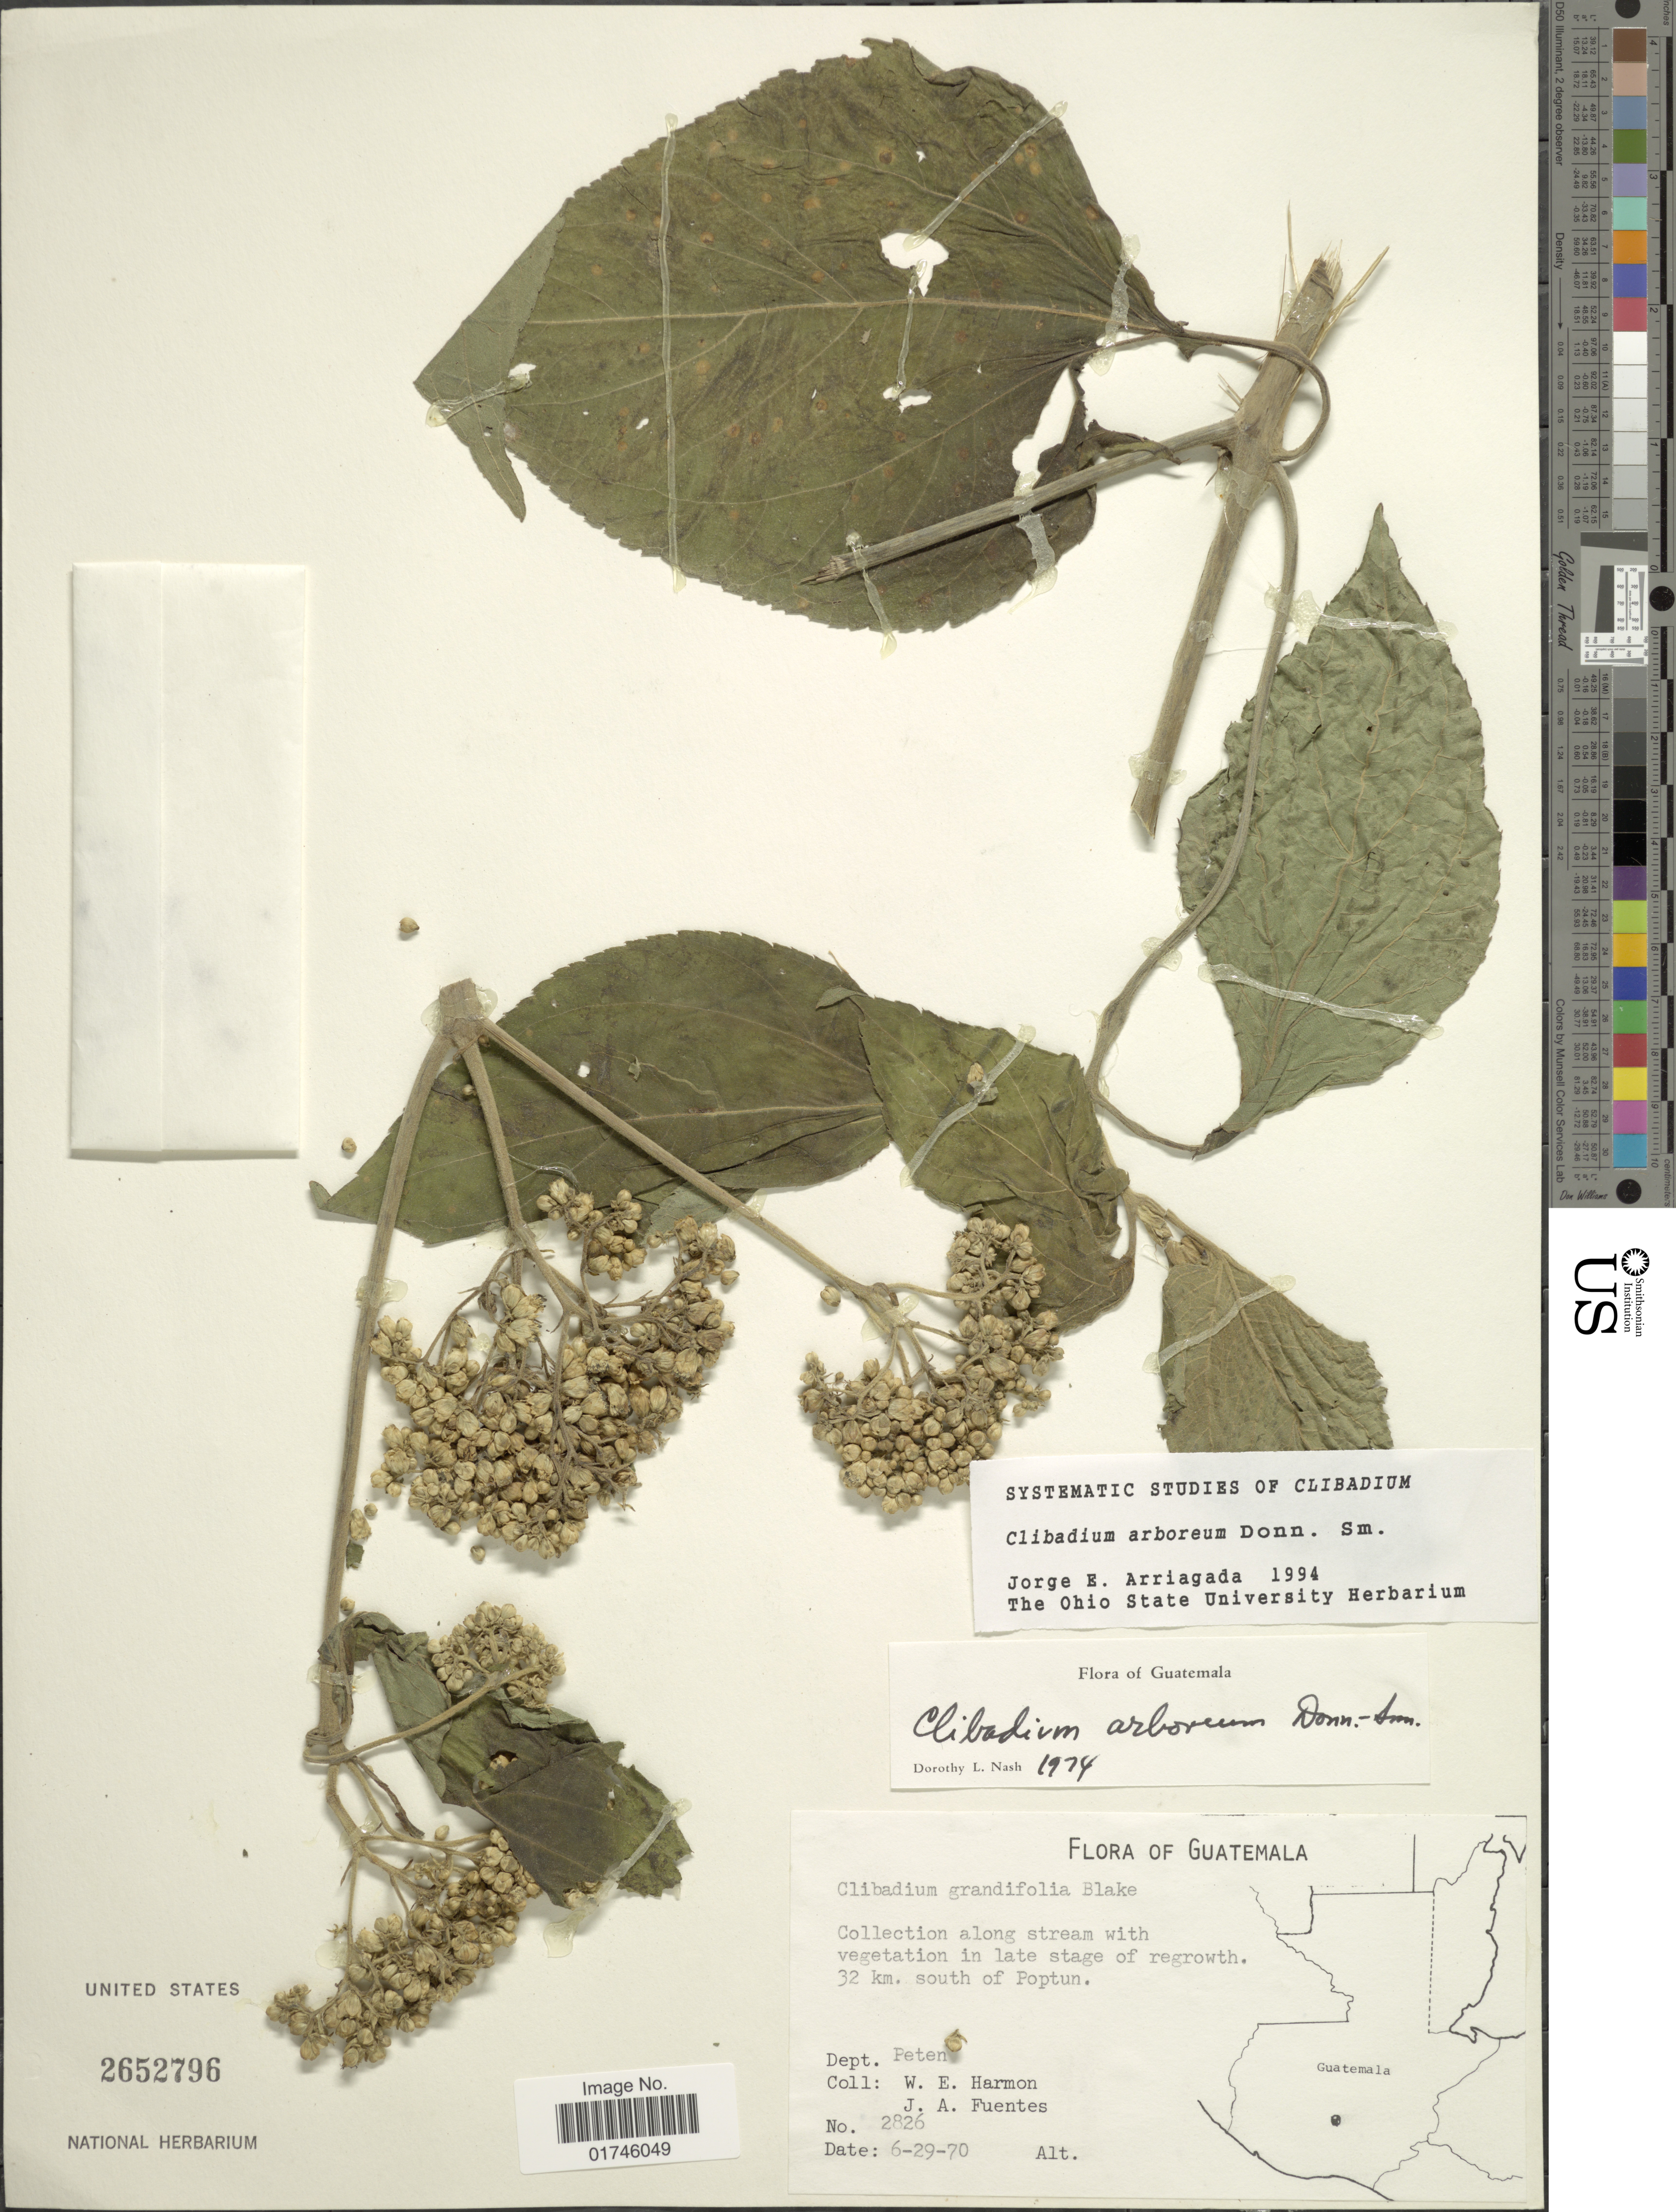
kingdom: Plantae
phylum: Tracheophyta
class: Magnoliopsida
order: Asterales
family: Asteraceae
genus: Clibadium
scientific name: Clibadium arboreum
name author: Donn. Sm.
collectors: W. E. Harmon & J. Fuentes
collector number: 2826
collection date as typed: Transcribed d/m/y: 29/6/70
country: Guatemala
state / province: El Petén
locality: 32 km south of Poptun.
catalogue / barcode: US 2652796